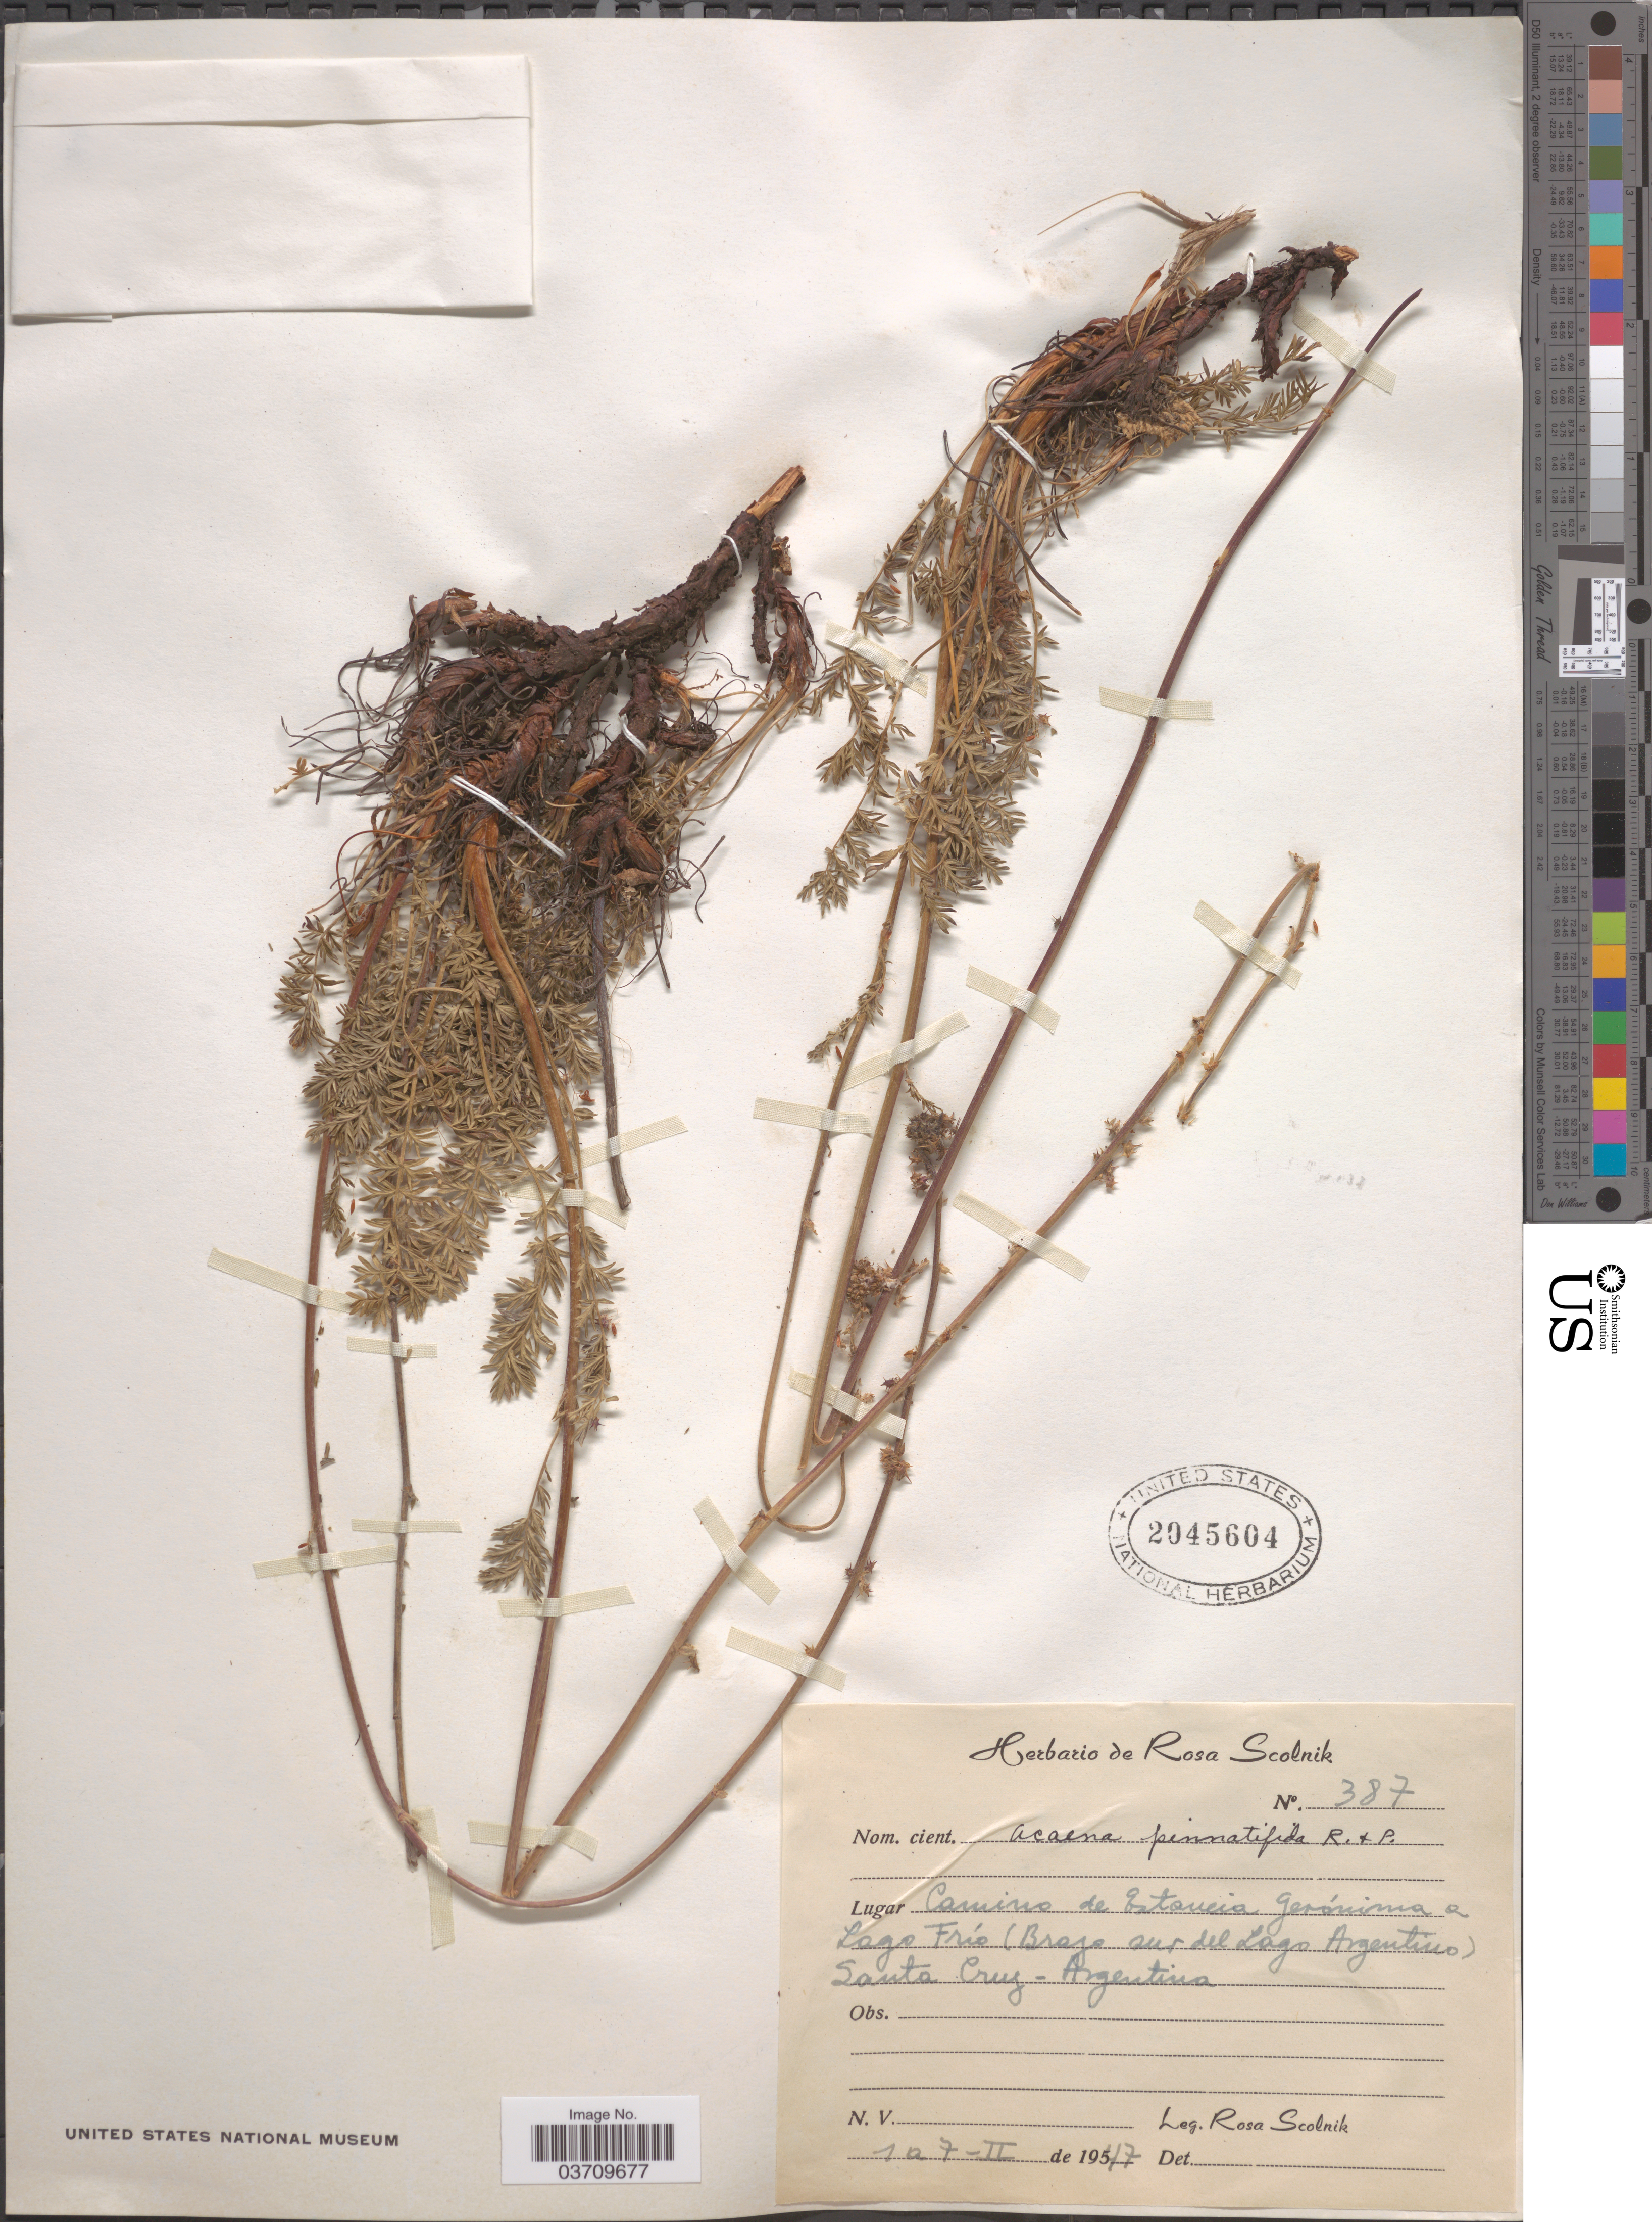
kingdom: Plantae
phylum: Tracheophyta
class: Magnoliopsida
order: Rosales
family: Rosaceae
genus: Acaena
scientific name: Acaena pinnatifida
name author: Ruiz & Pav.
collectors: R. Scolnik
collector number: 387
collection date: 1947-02-01/1947-02-07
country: Argentina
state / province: Santa Cruz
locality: Camino de Estancia Gerónima a Lago Frío (Brazo sur del Lago Argentino).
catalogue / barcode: US 2045604